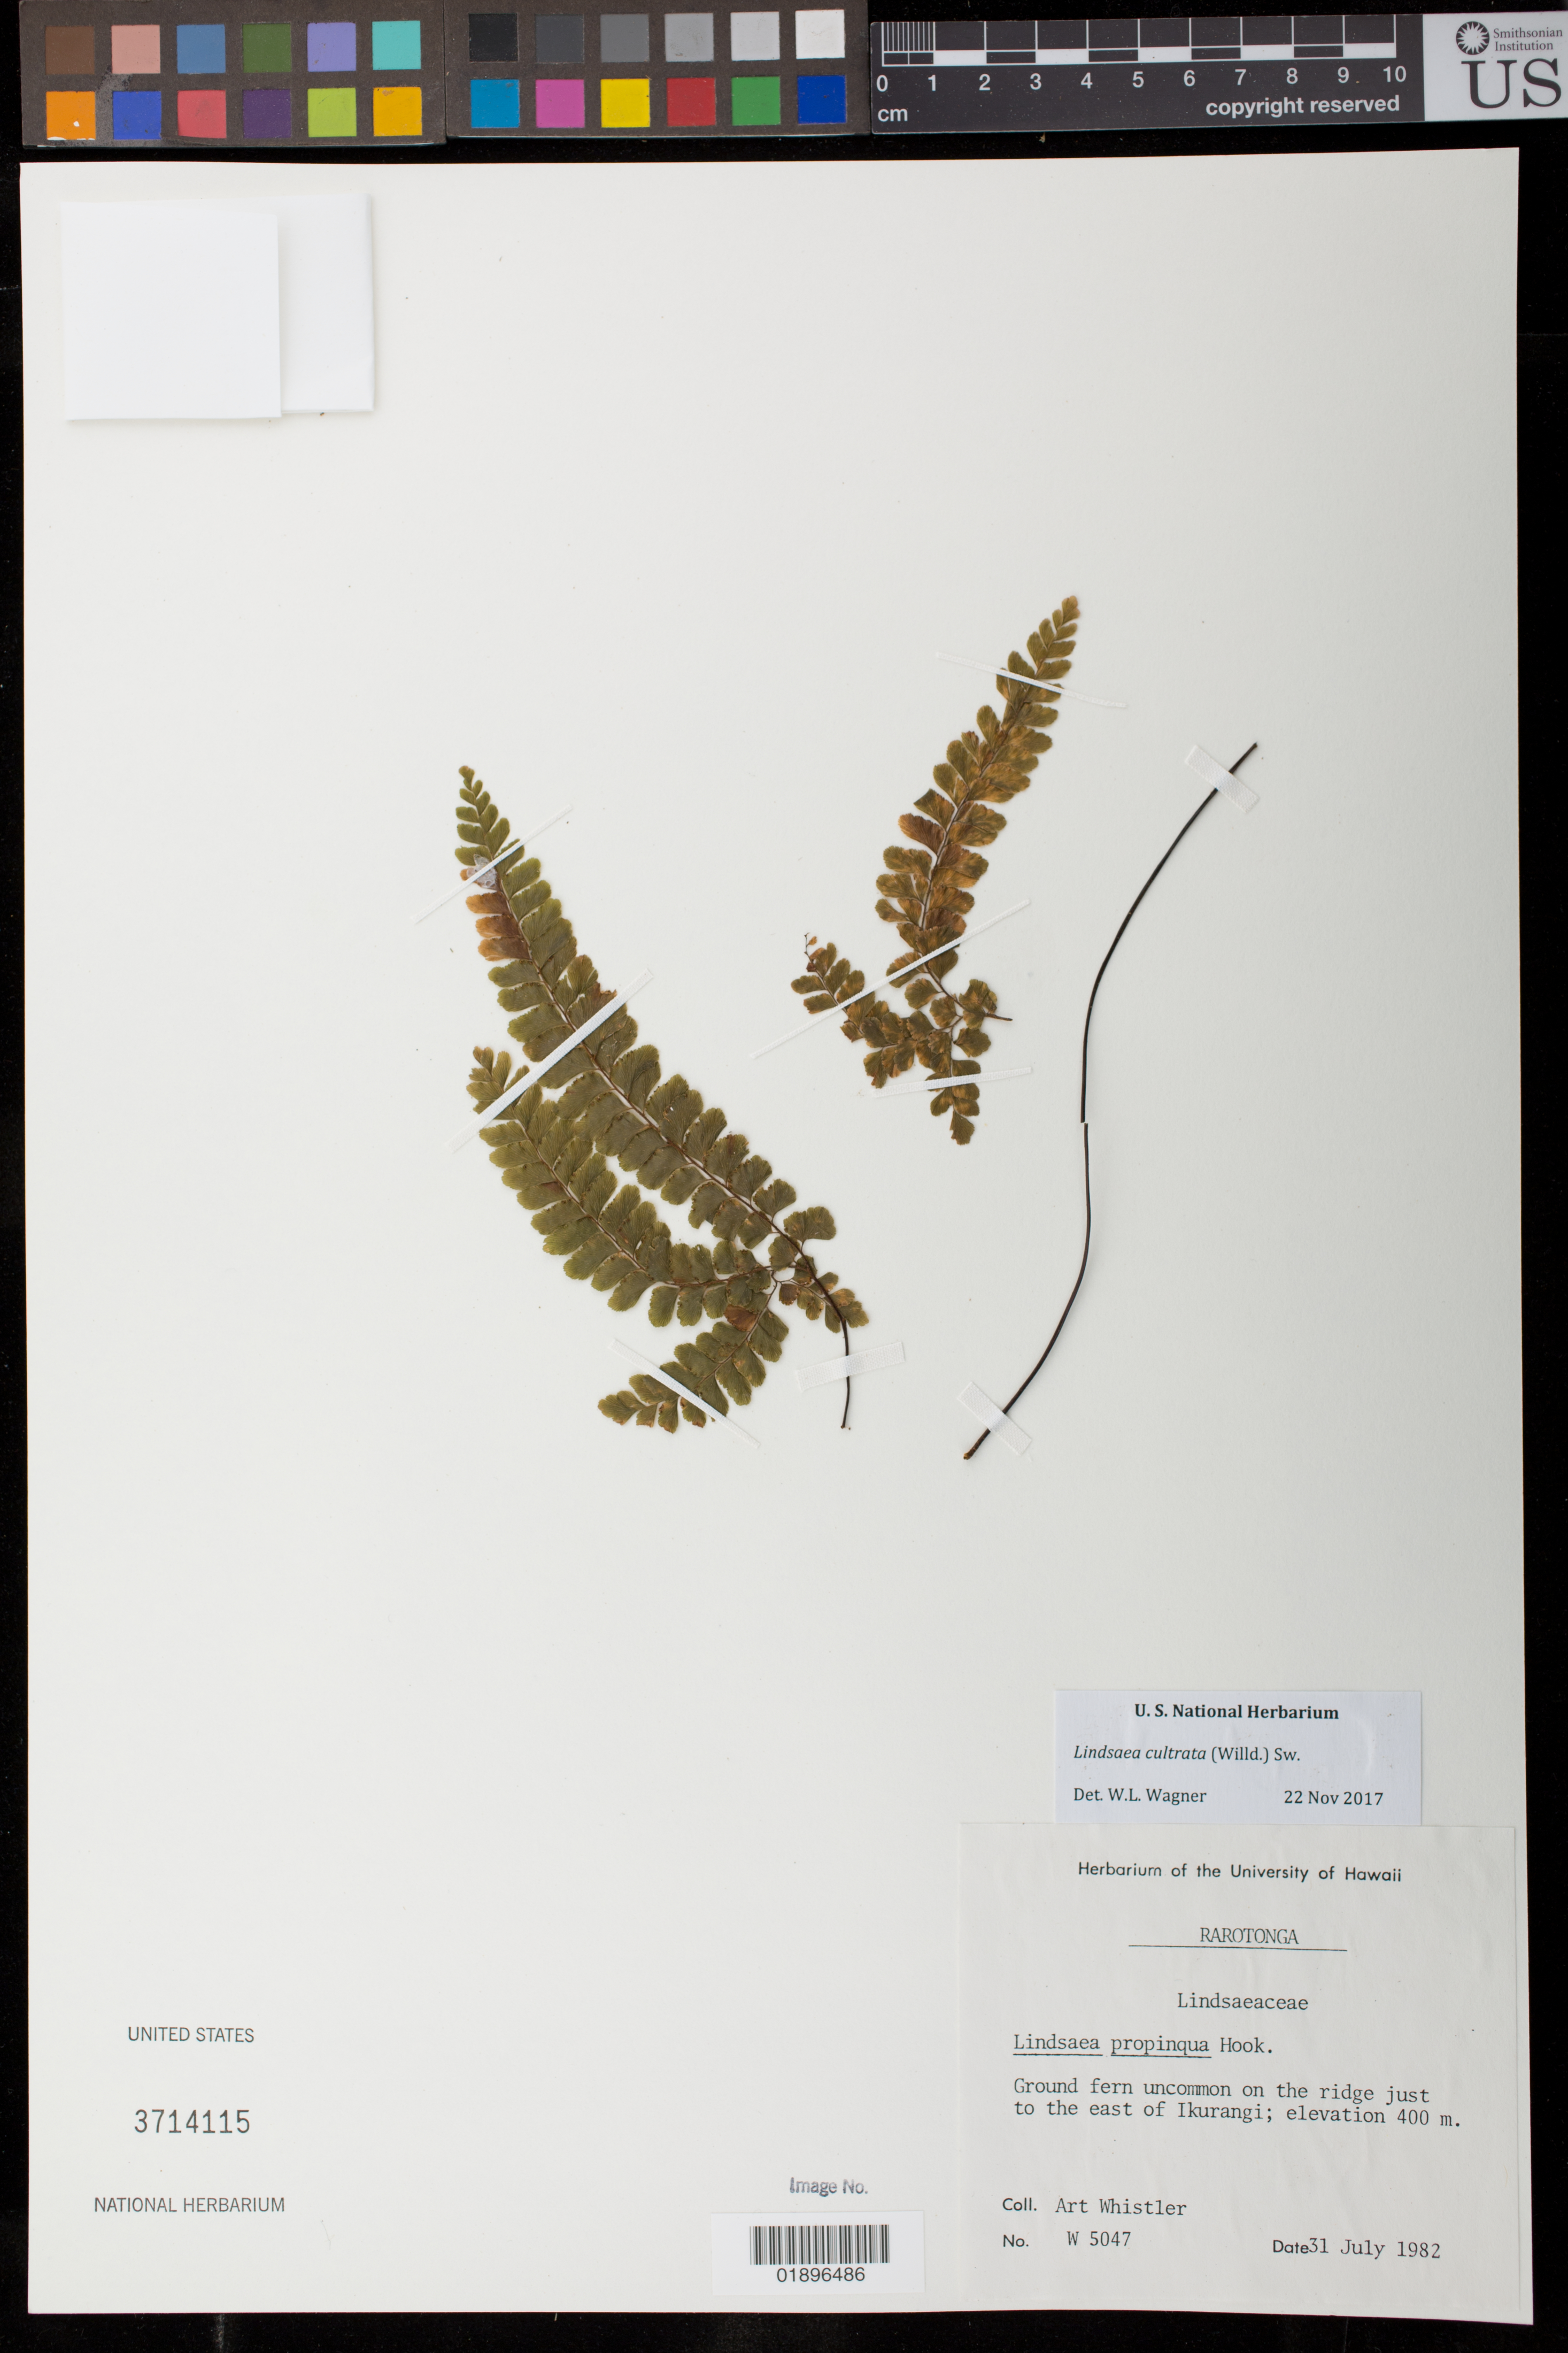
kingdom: Plantae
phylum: Tracheophyta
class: Polypodiopsida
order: Polypodiales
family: Lindsaeaceae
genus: Lindsaea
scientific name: Lindsaea cultrata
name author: (Willd.) Sw.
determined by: Wagner, W. L., (BOT), Smithsonian Institution - National Museum of Natural History (UNITED STATES)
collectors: A. Whistler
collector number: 5047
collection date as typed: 31 Jul 1982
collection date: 1982-07-31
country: Cook Islands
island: Rarotonga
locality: On the ridge just to the east of Ikurangi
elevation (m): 400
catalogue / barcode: US 3714115